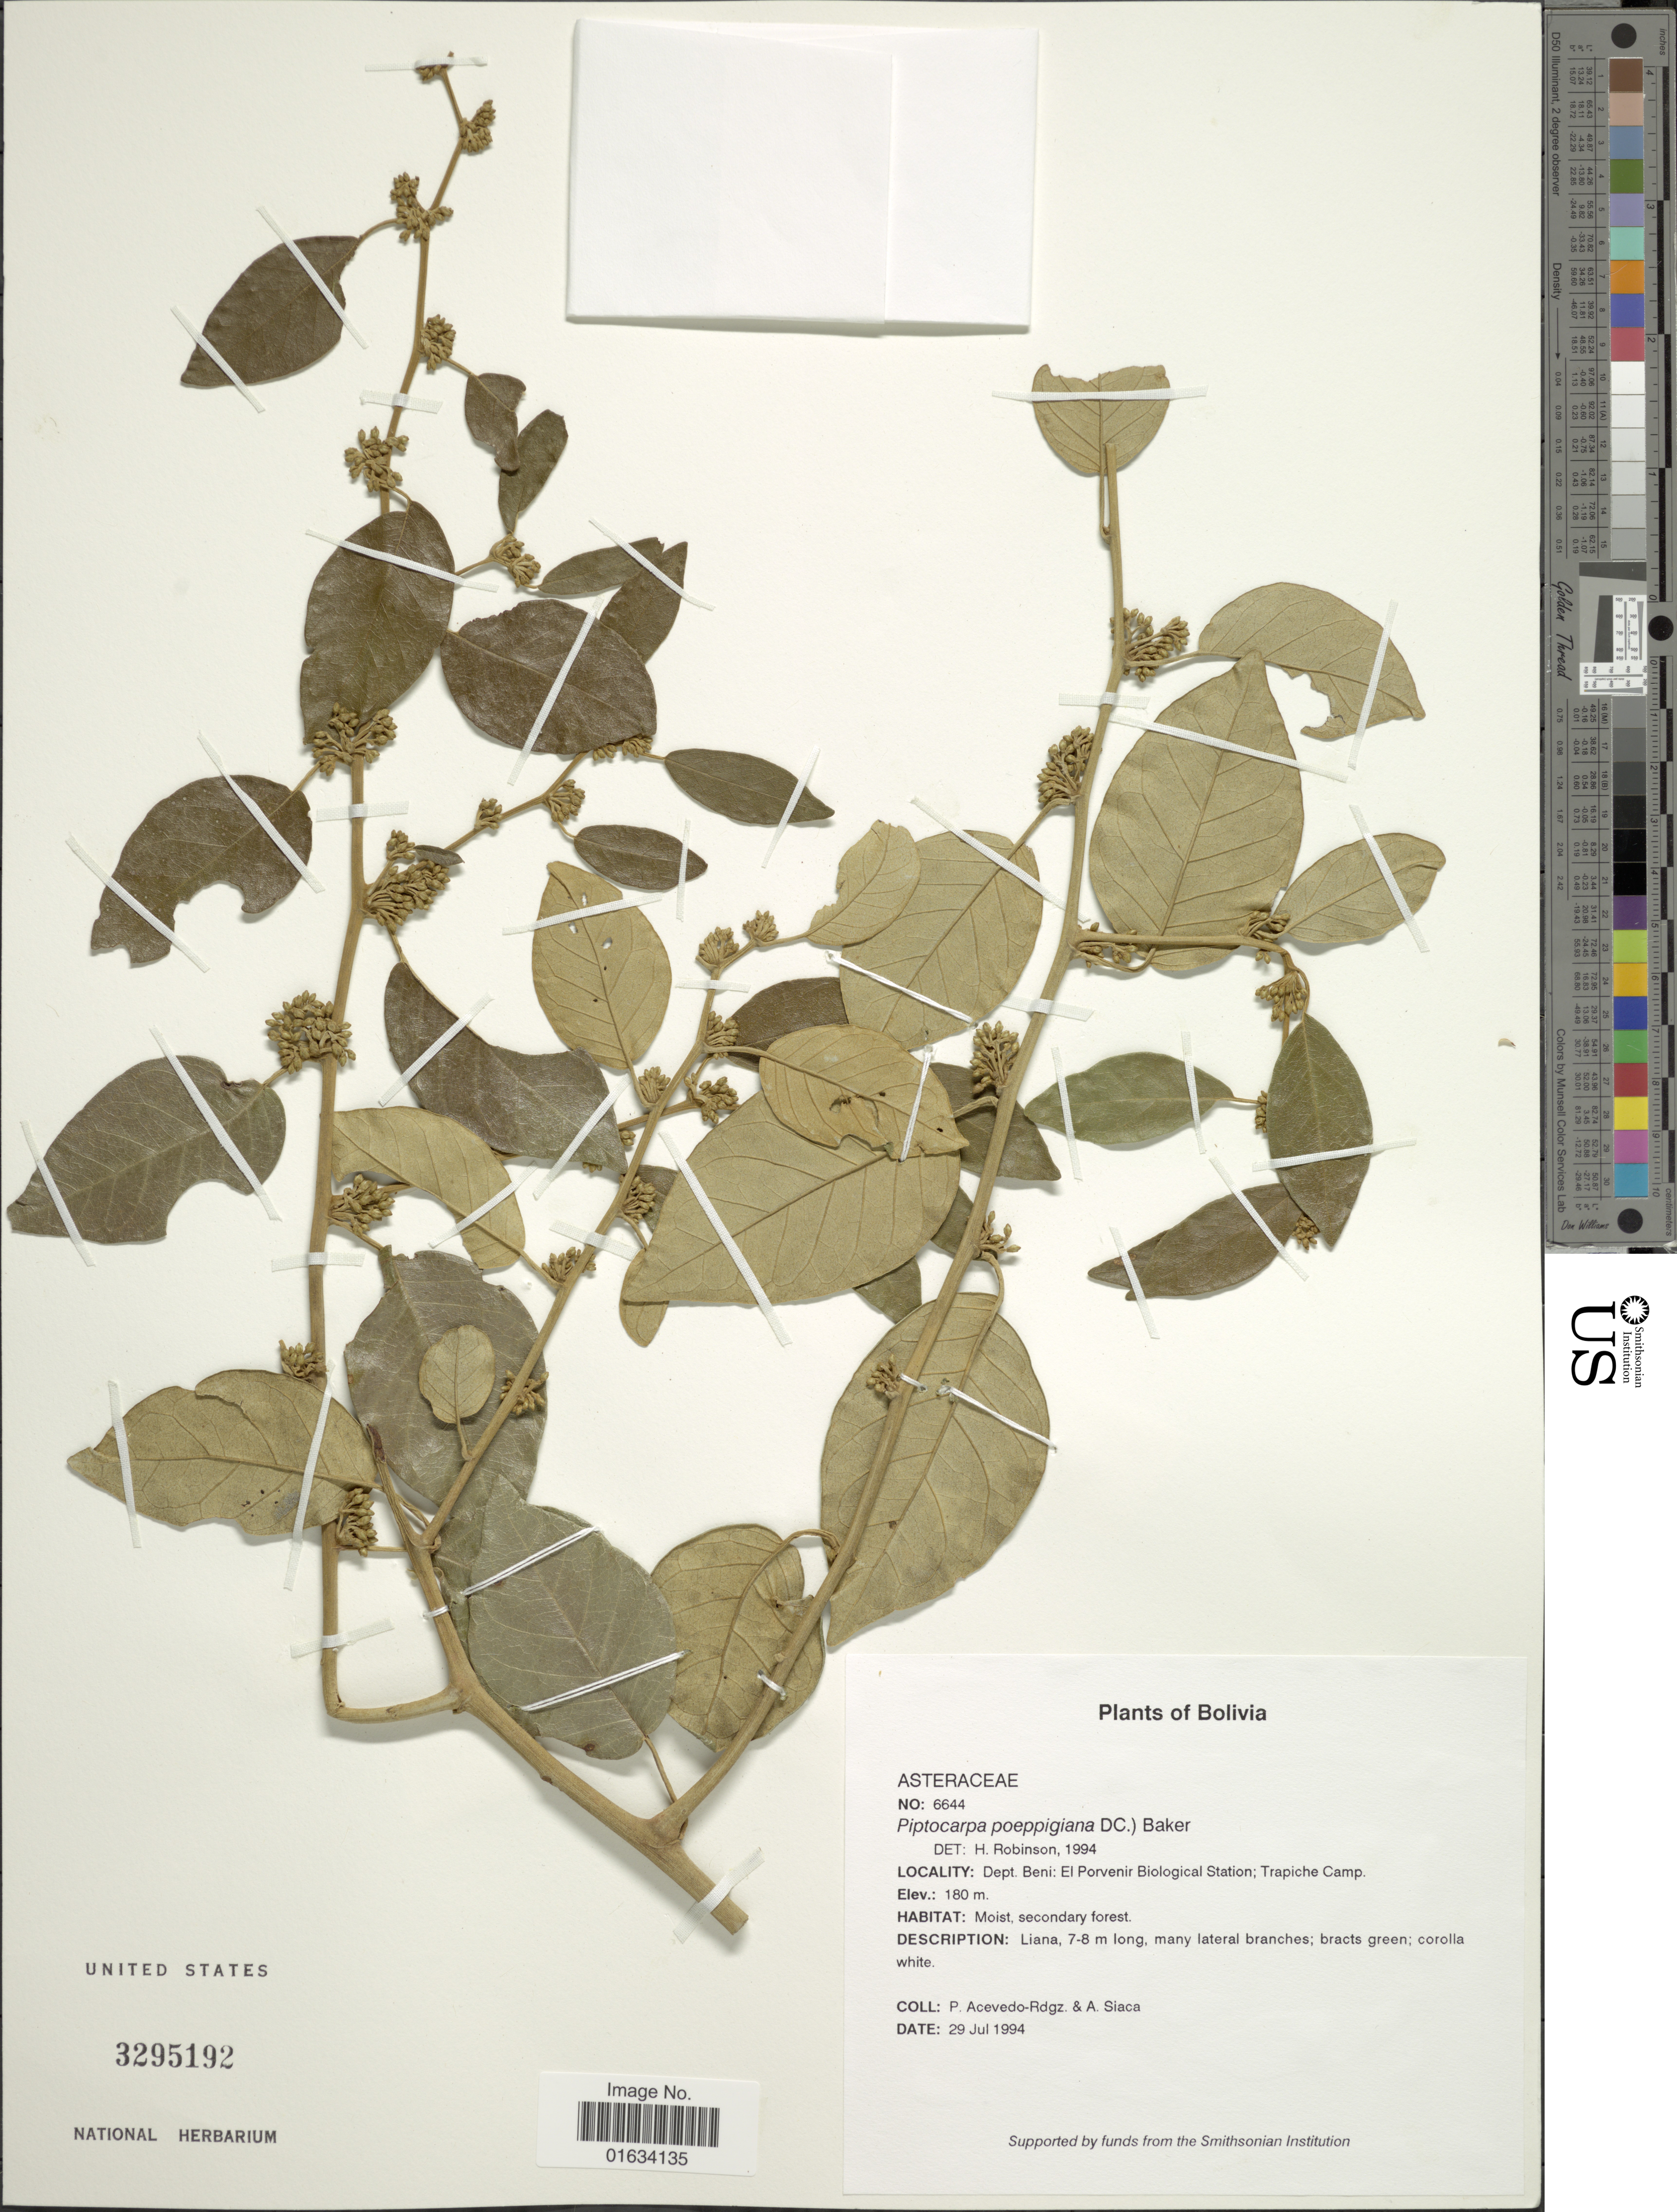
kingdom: Plantae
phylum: Tracheophyta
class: Magnoliopsida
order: Asterales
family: Asteraceae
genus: Piptocarpha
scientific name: Piptocarpha poeppigiana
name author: (DC.) Baker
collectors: P. Acevedo-Rodr. & A. Siaca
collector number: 6644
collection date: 1994-07-29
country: Bolivia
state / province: Beni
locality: Bolivia. Dept. Beni: El Porvenir Biological Station; Trapiche Camp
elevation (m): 180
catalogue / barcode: US 3295192